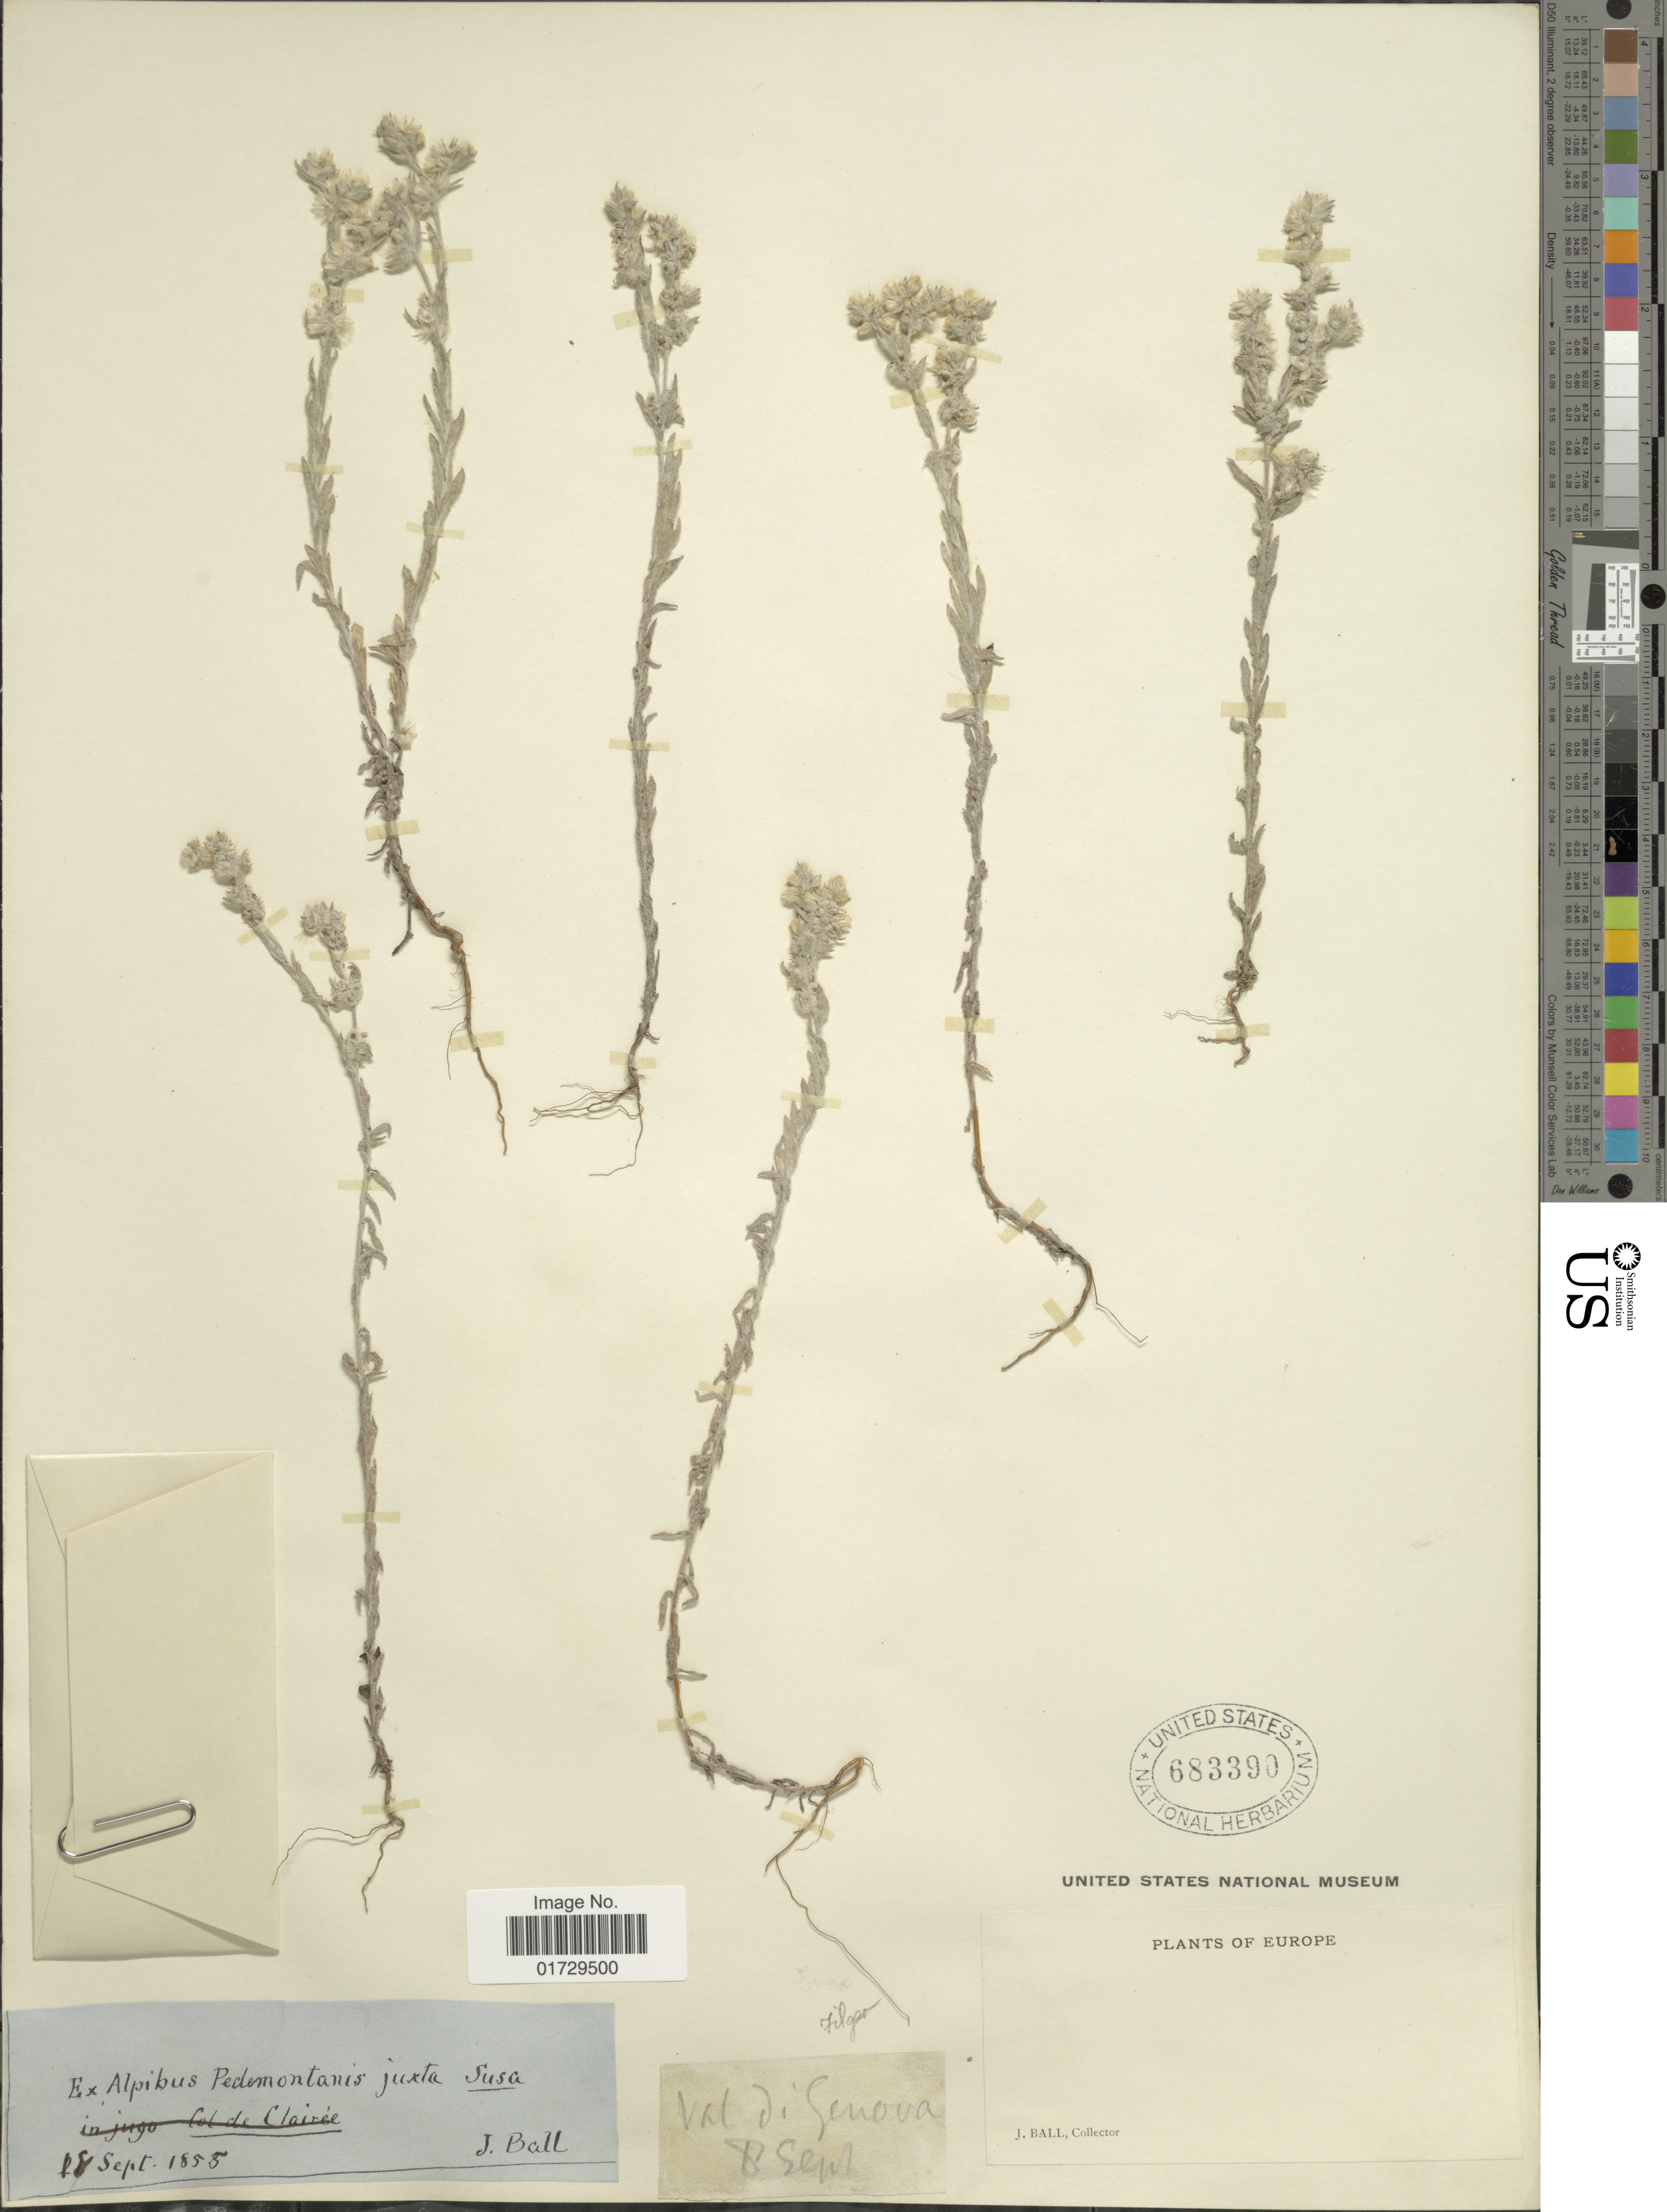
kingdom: Plantae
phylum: Tracheophyta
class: Magnoliopsida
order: Asterales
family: Asteraceae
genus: Filago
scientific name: Filago sp.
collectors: J. Ball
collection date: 1855-09-18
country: Italy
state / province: Piedmont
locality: Europe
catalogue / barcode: US 683390